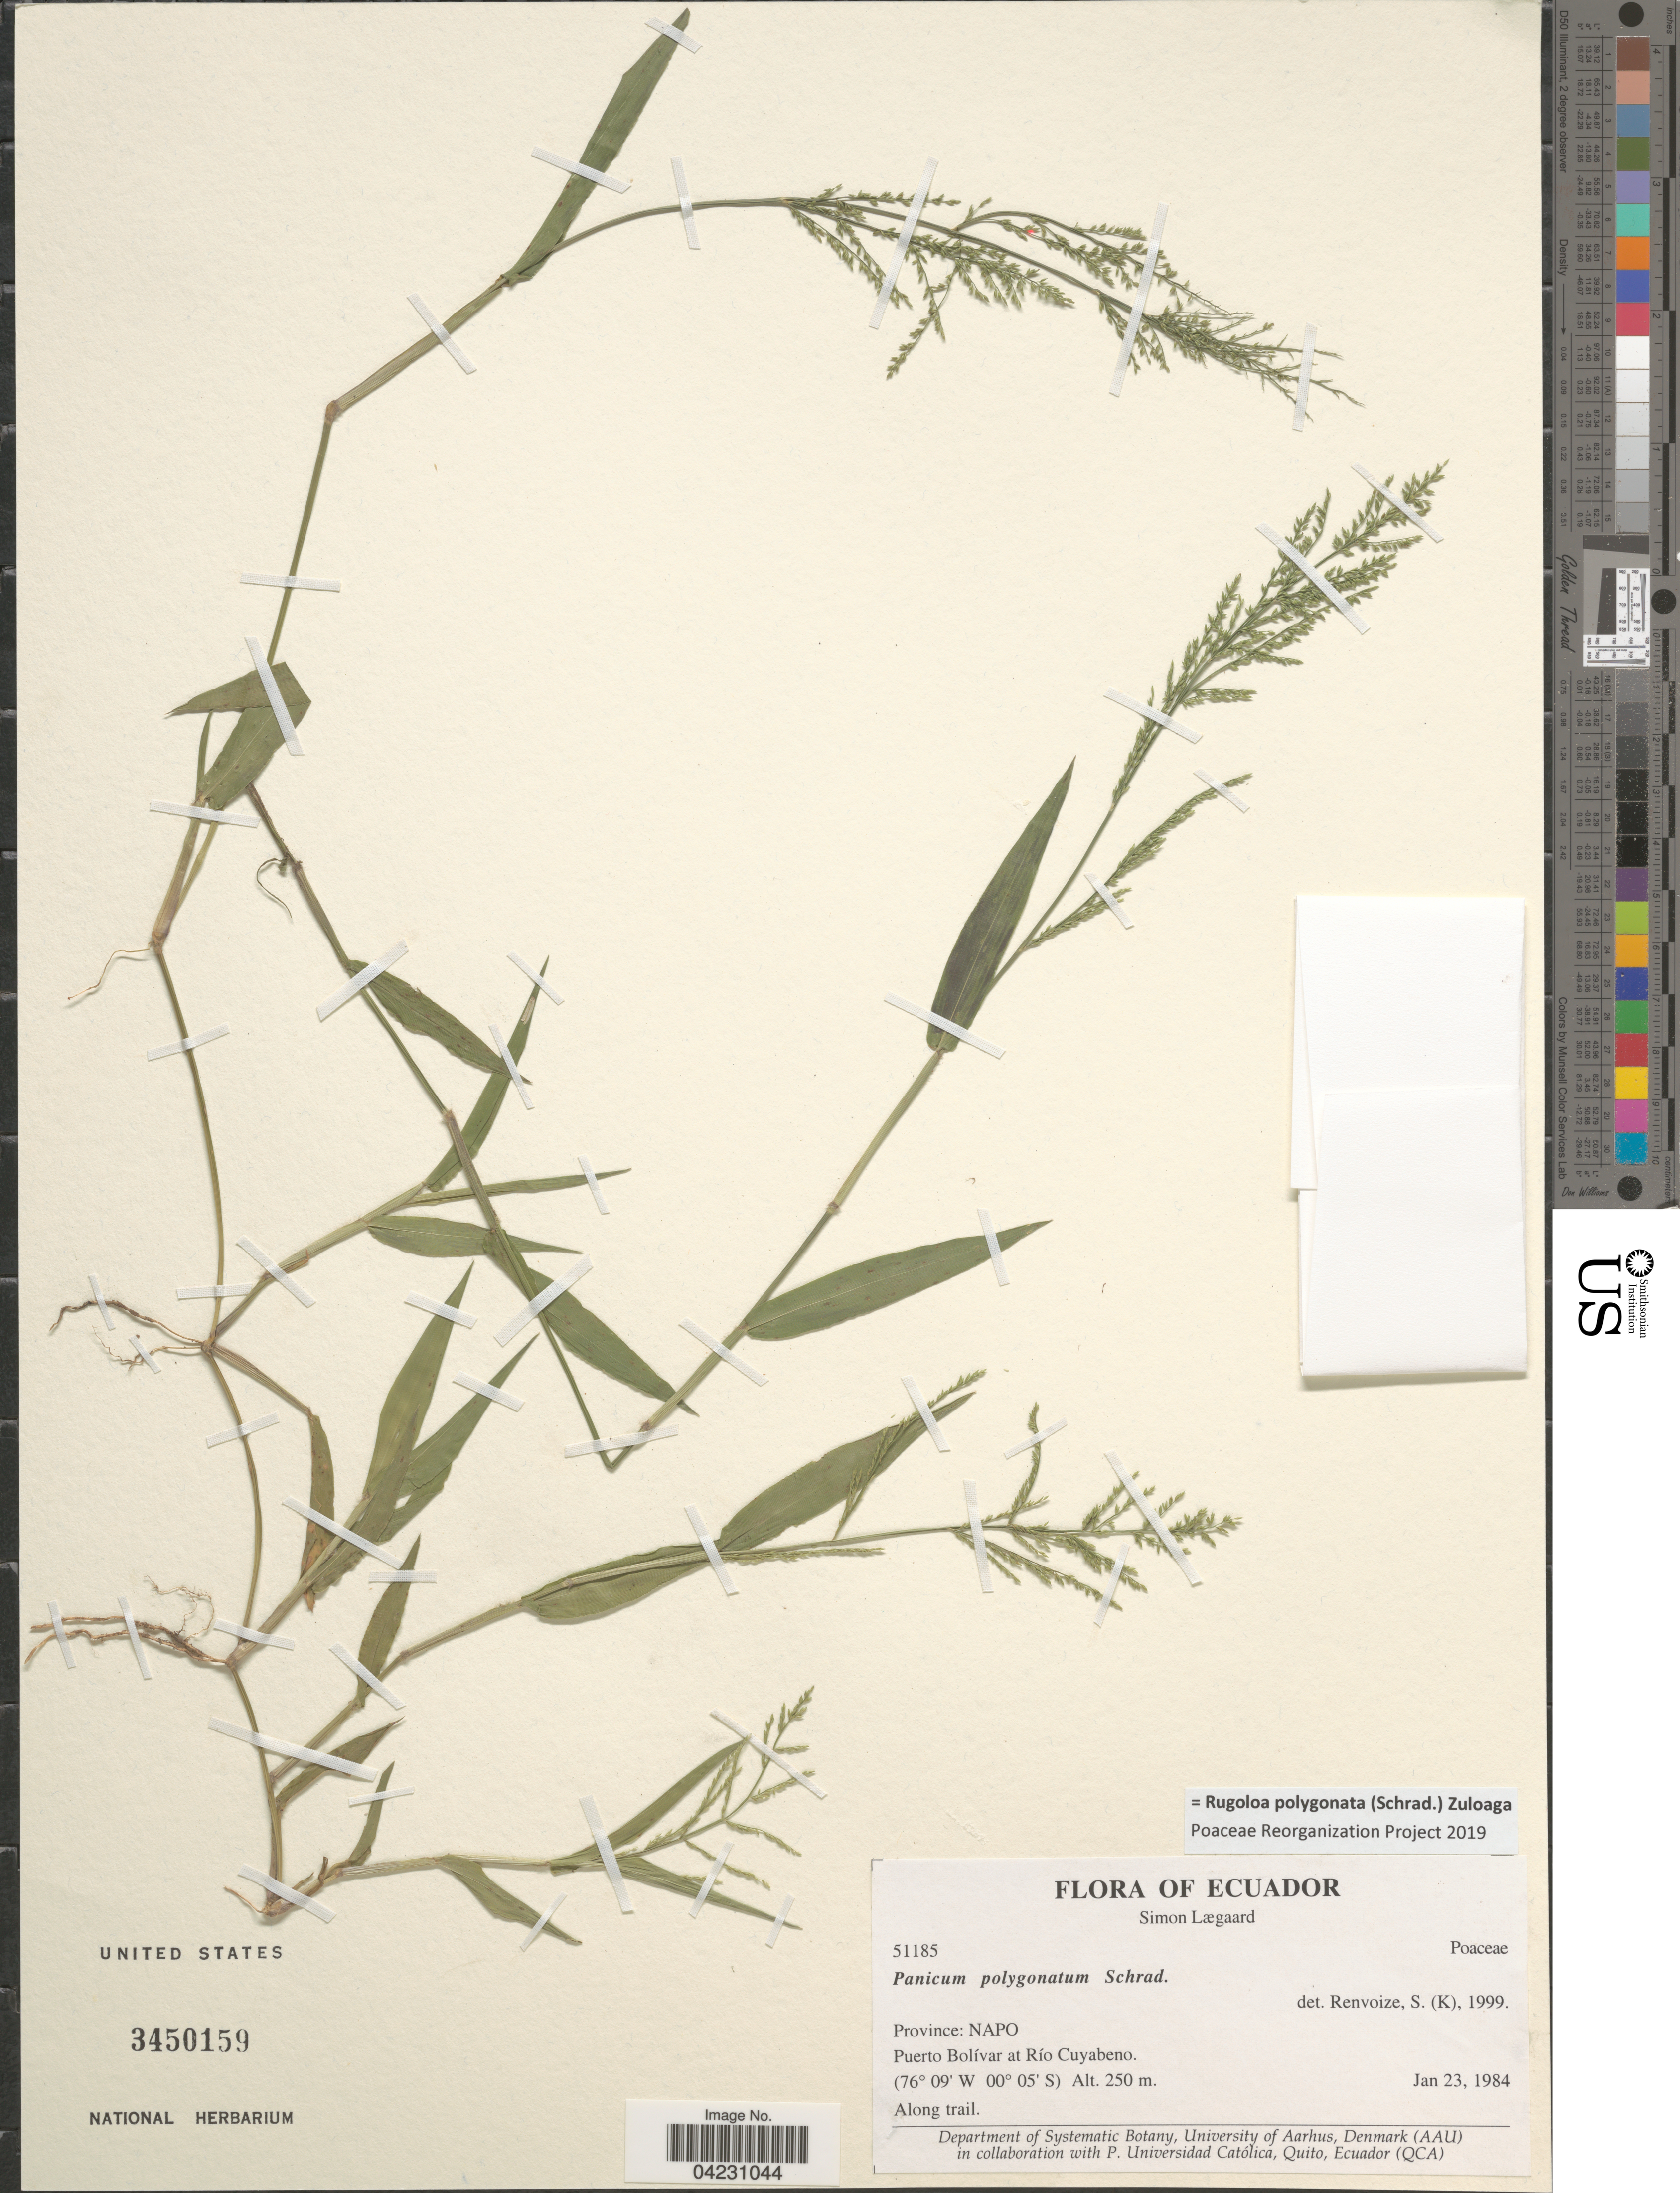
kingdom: Plantae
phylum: Tracheophyta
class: Liliopsida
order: Poales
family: Poaceae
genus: Rugoloa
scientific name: Rugoloa polygonata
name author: (Schrad.) Zuloaga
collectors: S. Lægaard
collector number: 51185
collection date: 1984-01-23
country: Ecuador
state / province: Napo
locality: Province: Napo. Puerto Bolívar at Río Cuyabeno. Along trail.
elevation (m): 250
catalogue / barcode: US 3450159